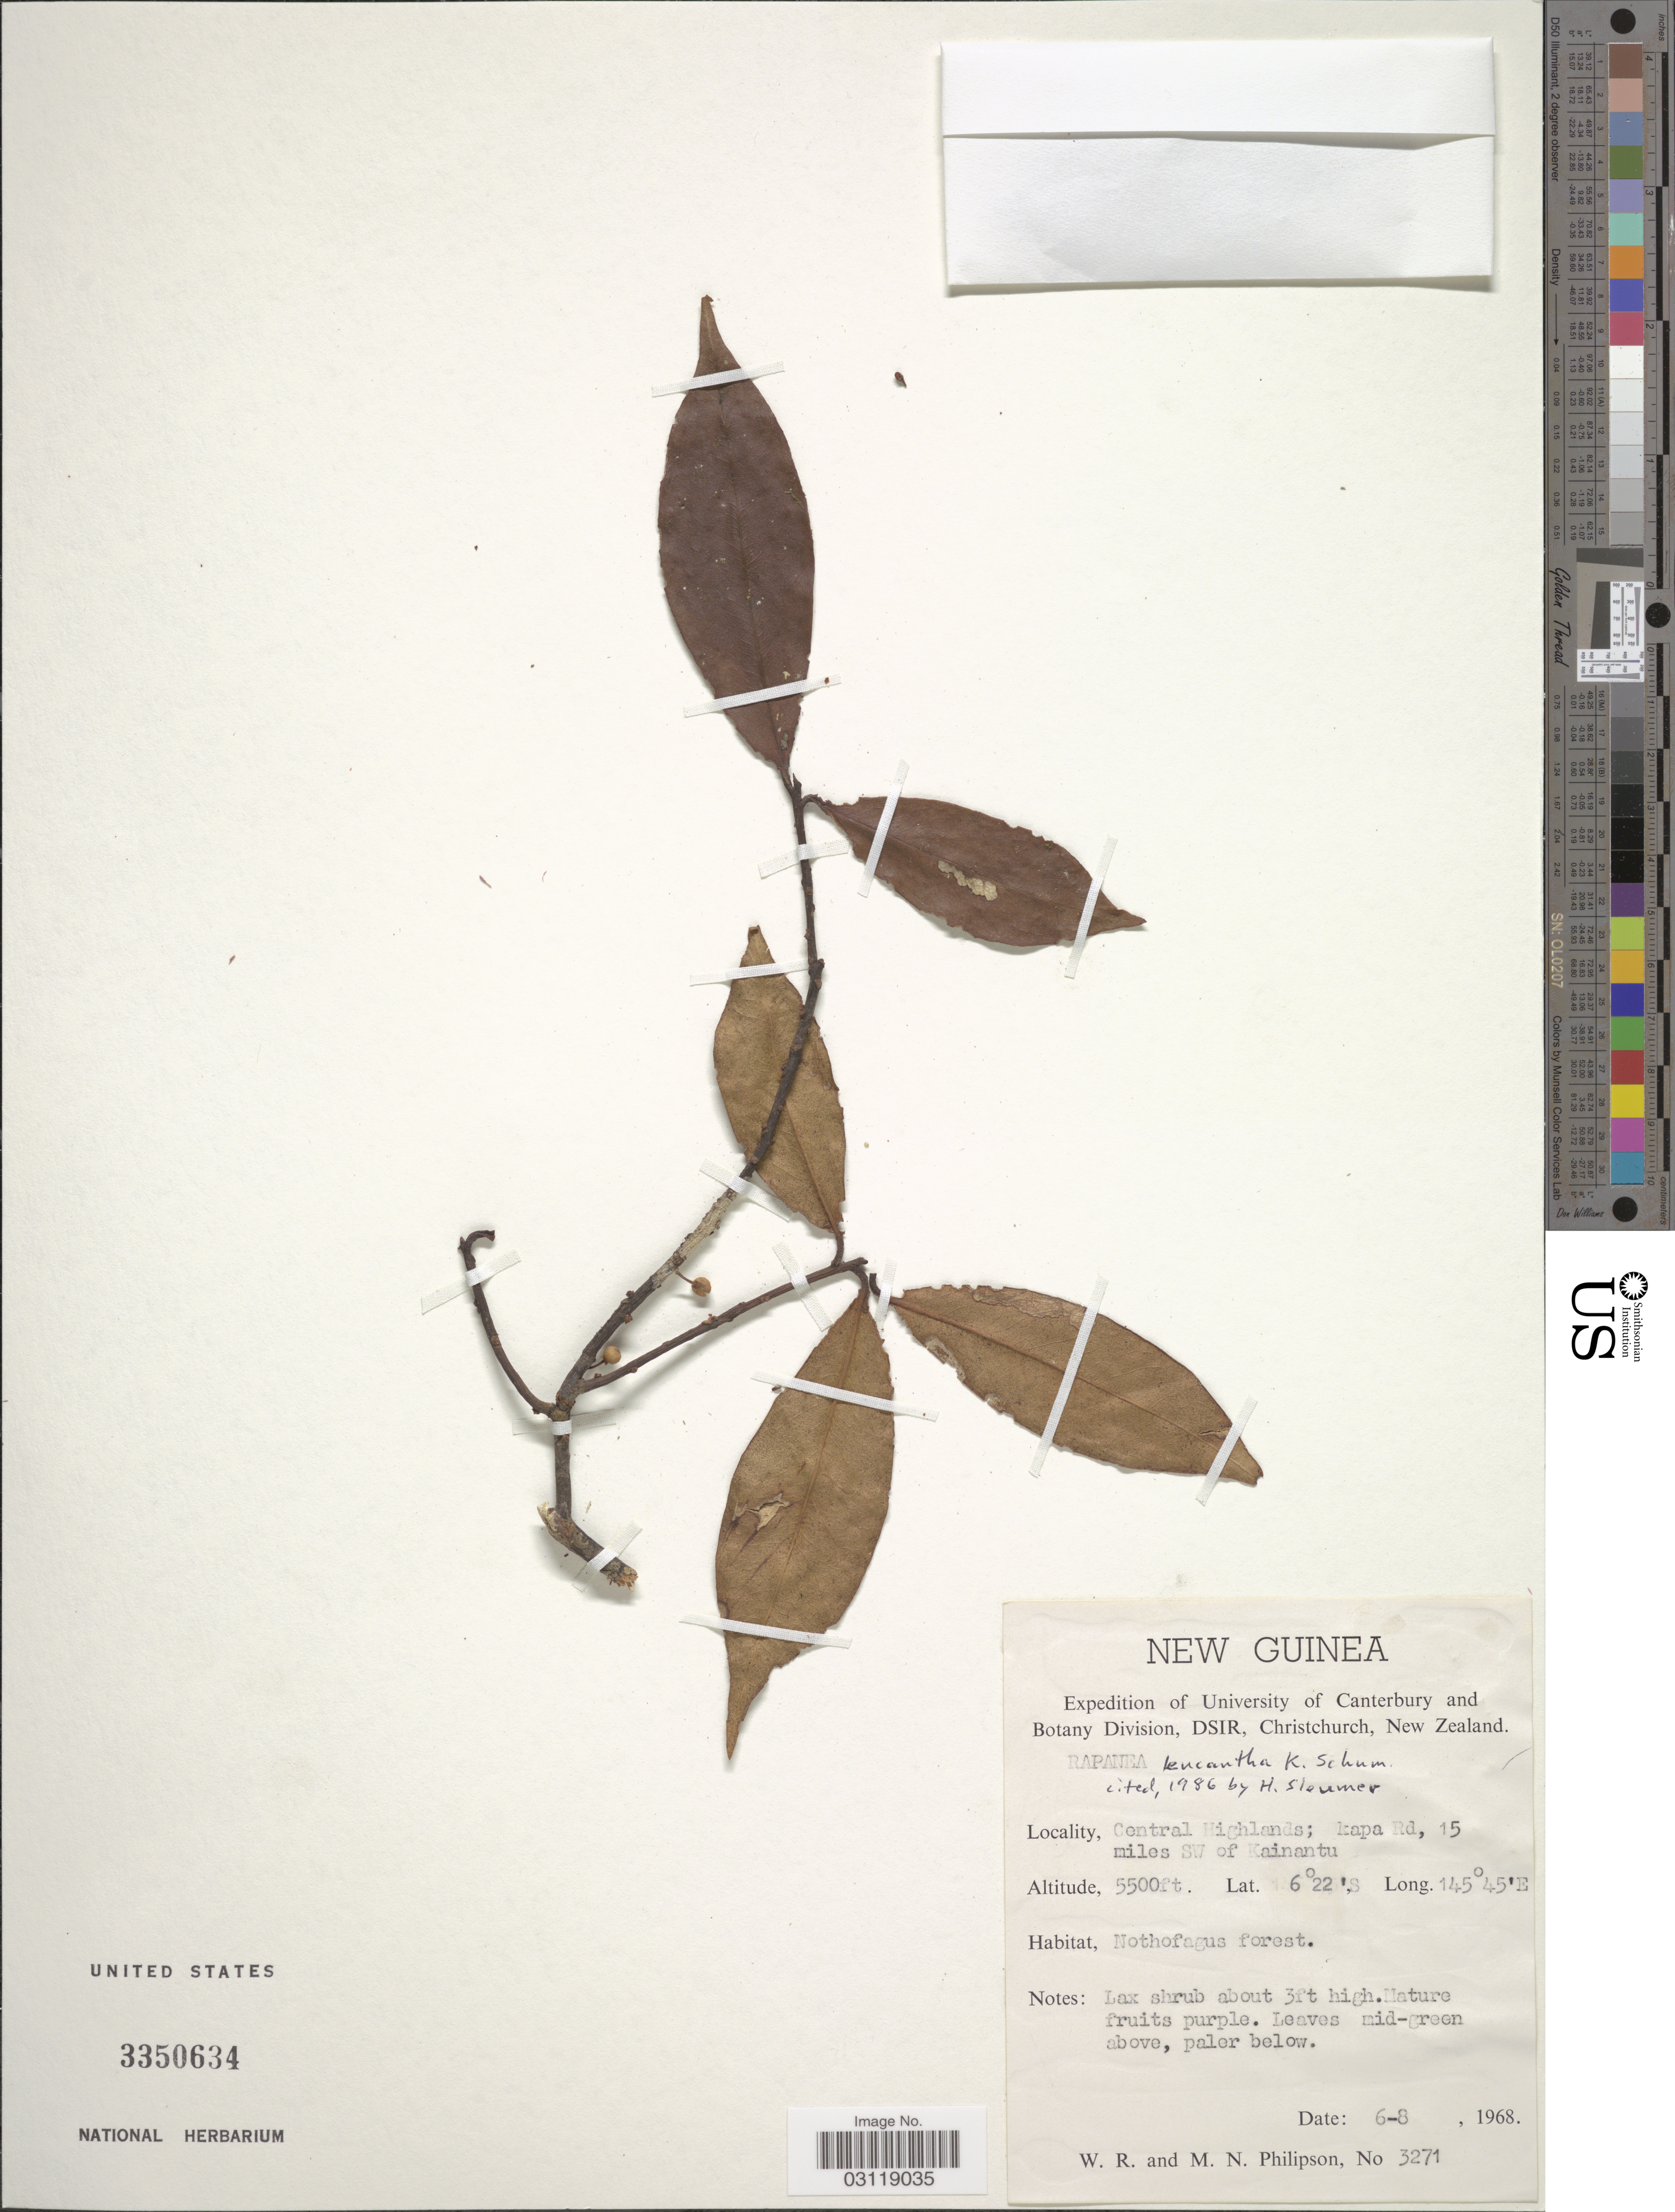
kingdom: Plantae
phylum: Tracheophyta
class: Magnoliopsida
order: Ericales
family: Primulaceae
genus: Rapanea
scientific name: Rapanea leucantha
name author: K. Schum.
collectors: W. R. Philipson & M. Philipson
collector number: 3271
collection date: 1968-08-06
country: Papua New Guinea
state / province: Central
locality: New Guinea. Kapa Rd, 15 miles SW of Kainantu.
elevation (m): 1676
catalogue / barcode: US 3350634